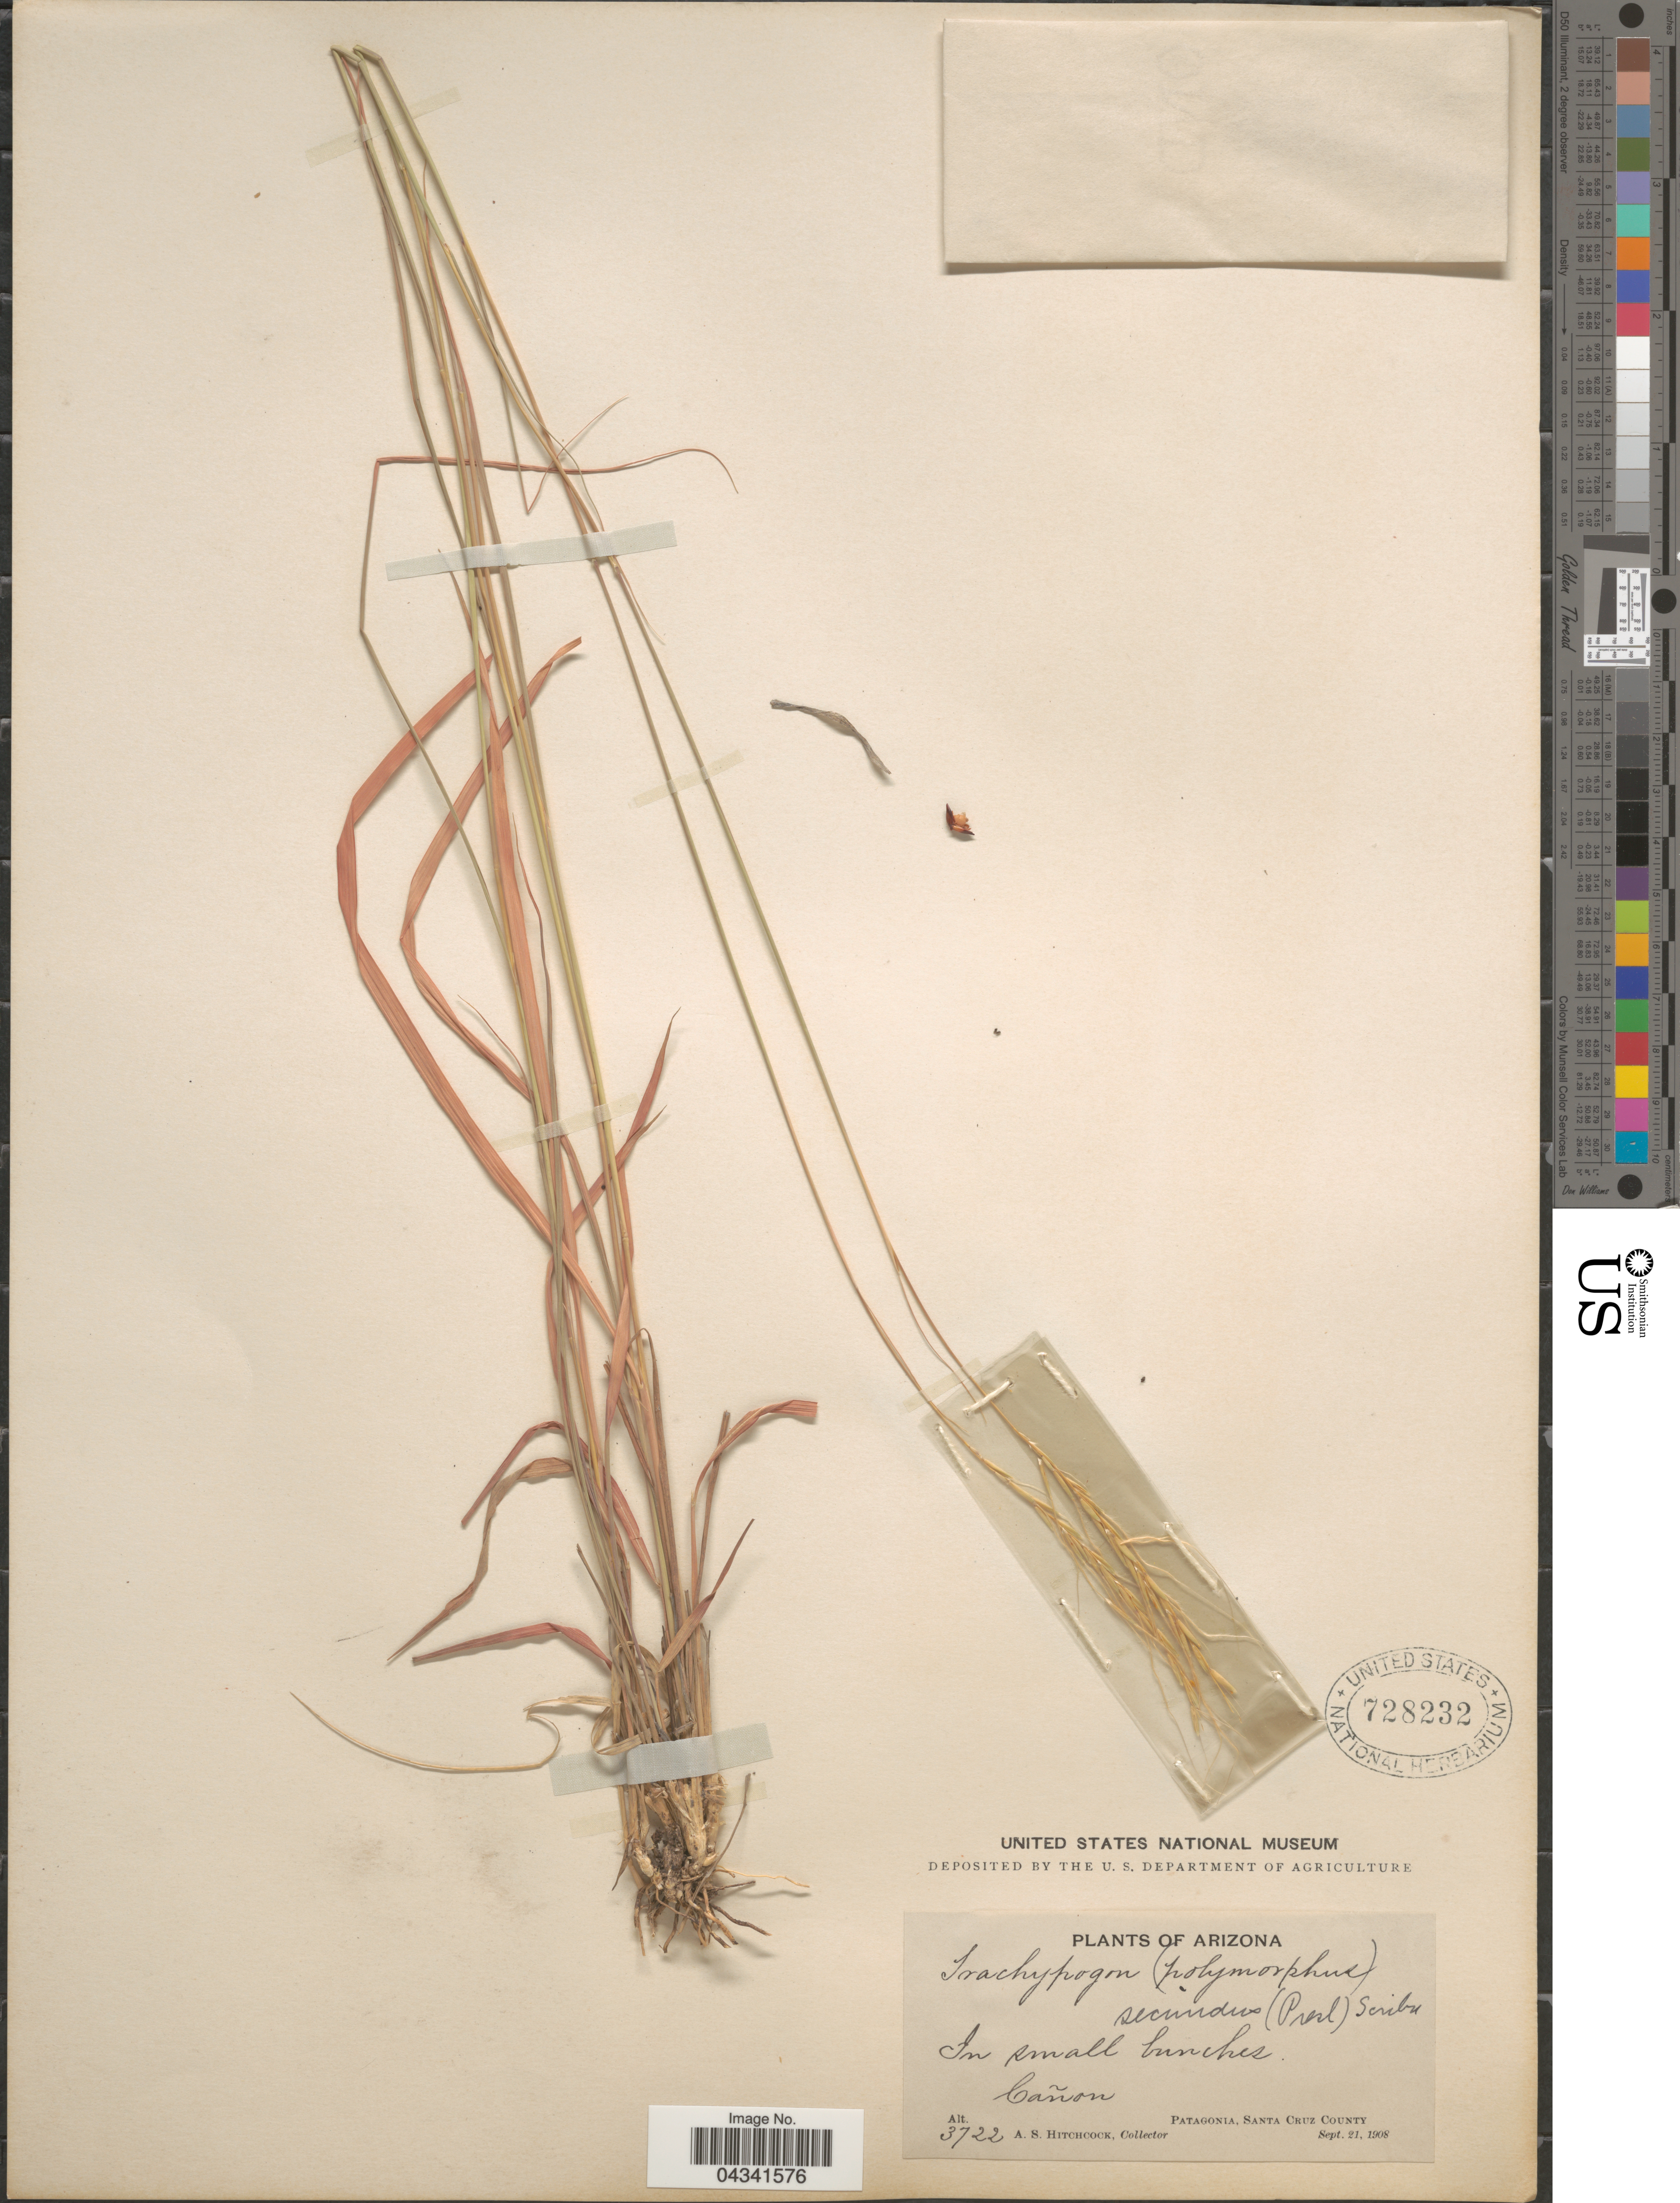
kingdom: Plantae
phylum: Tracheophyta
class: Liliopsida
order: Poales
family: Poaceae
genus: Trachypogon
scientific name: Trachypogon spicatus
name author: (L. f.) Kuntze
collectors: A. S. Hitchcock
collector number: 3722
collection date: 1908-09-21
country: United States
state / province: Arizona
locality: Patagonia, Santa Cruz County.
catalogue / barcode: US 728232